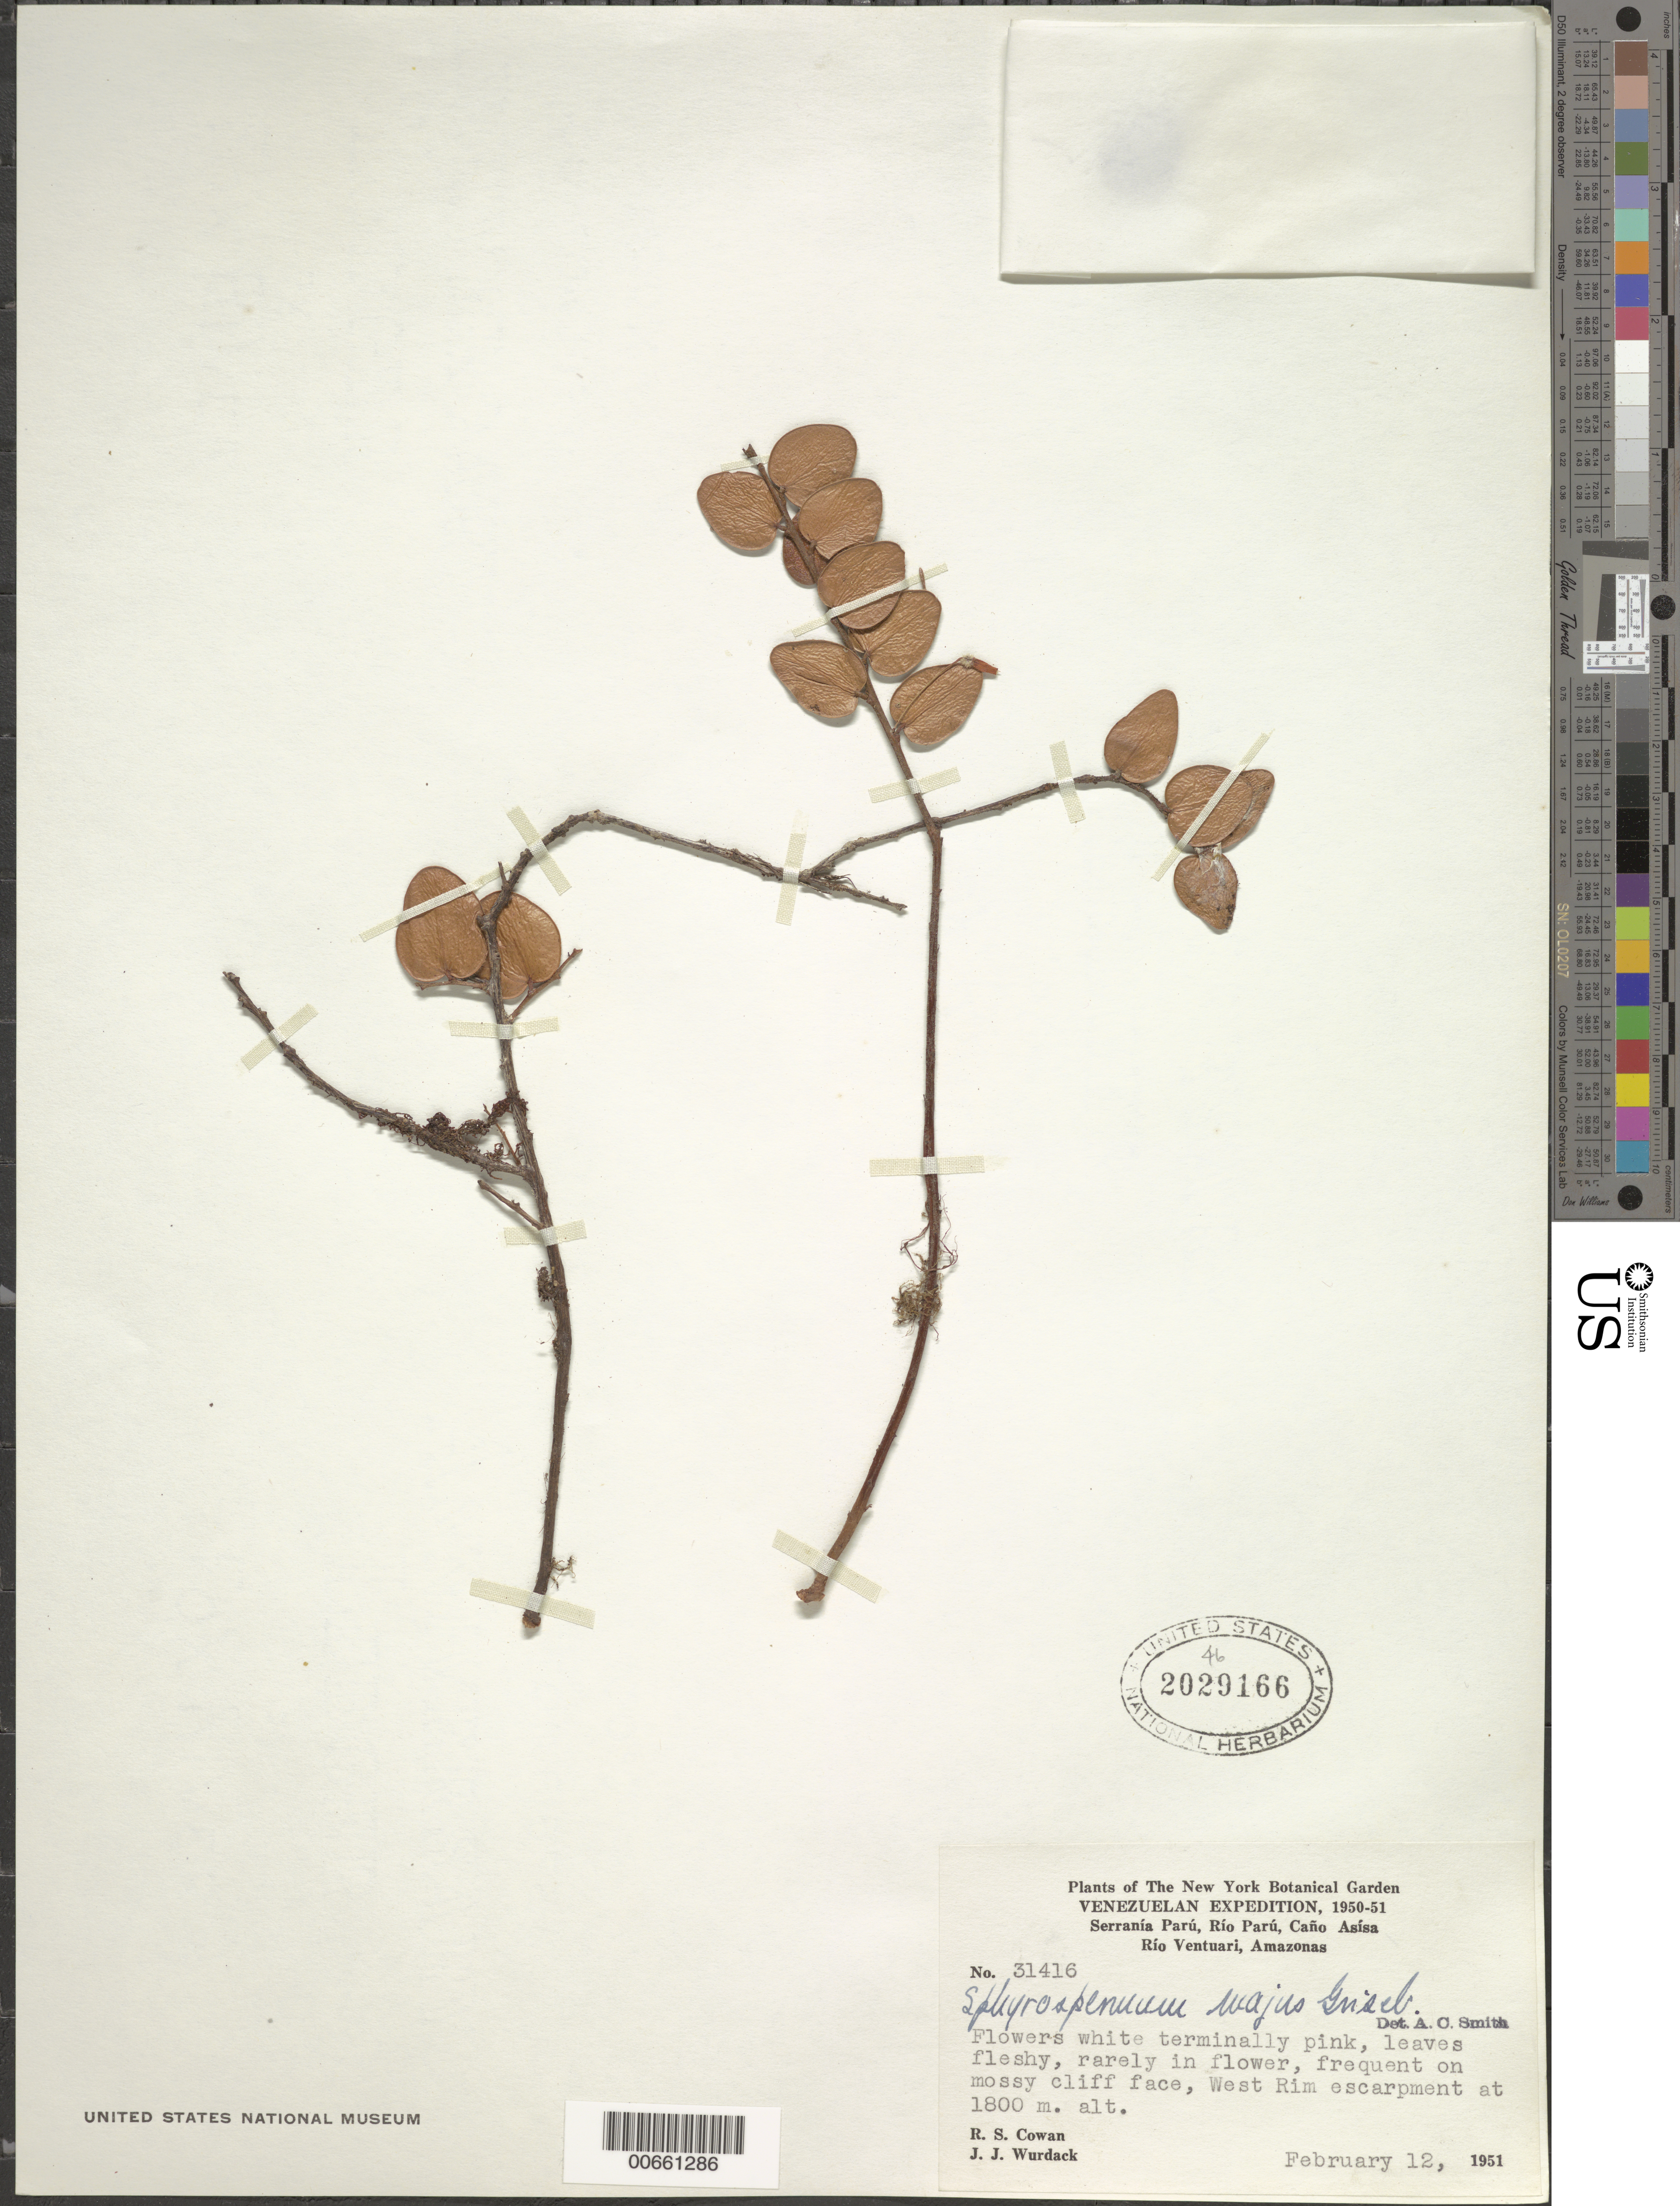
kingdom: Plantae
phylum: Tracheophyta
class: Magnoliopsida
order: Ericales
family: Ericaceae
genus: Sphyrospermum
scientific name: Sphyrospermum majus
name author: Griseb.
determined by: Smith, A. C.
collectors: R. S. Cowan & J. J. Wurdack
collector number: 31416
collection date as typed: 12-Feb-51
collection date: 1951-02-12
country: Venezuela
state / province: Amazonas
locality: Serranía Parú, Río Parú, Caño Asísa, West Rim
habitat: Mossy cliff face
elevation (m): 1800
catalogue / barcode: US 2029166